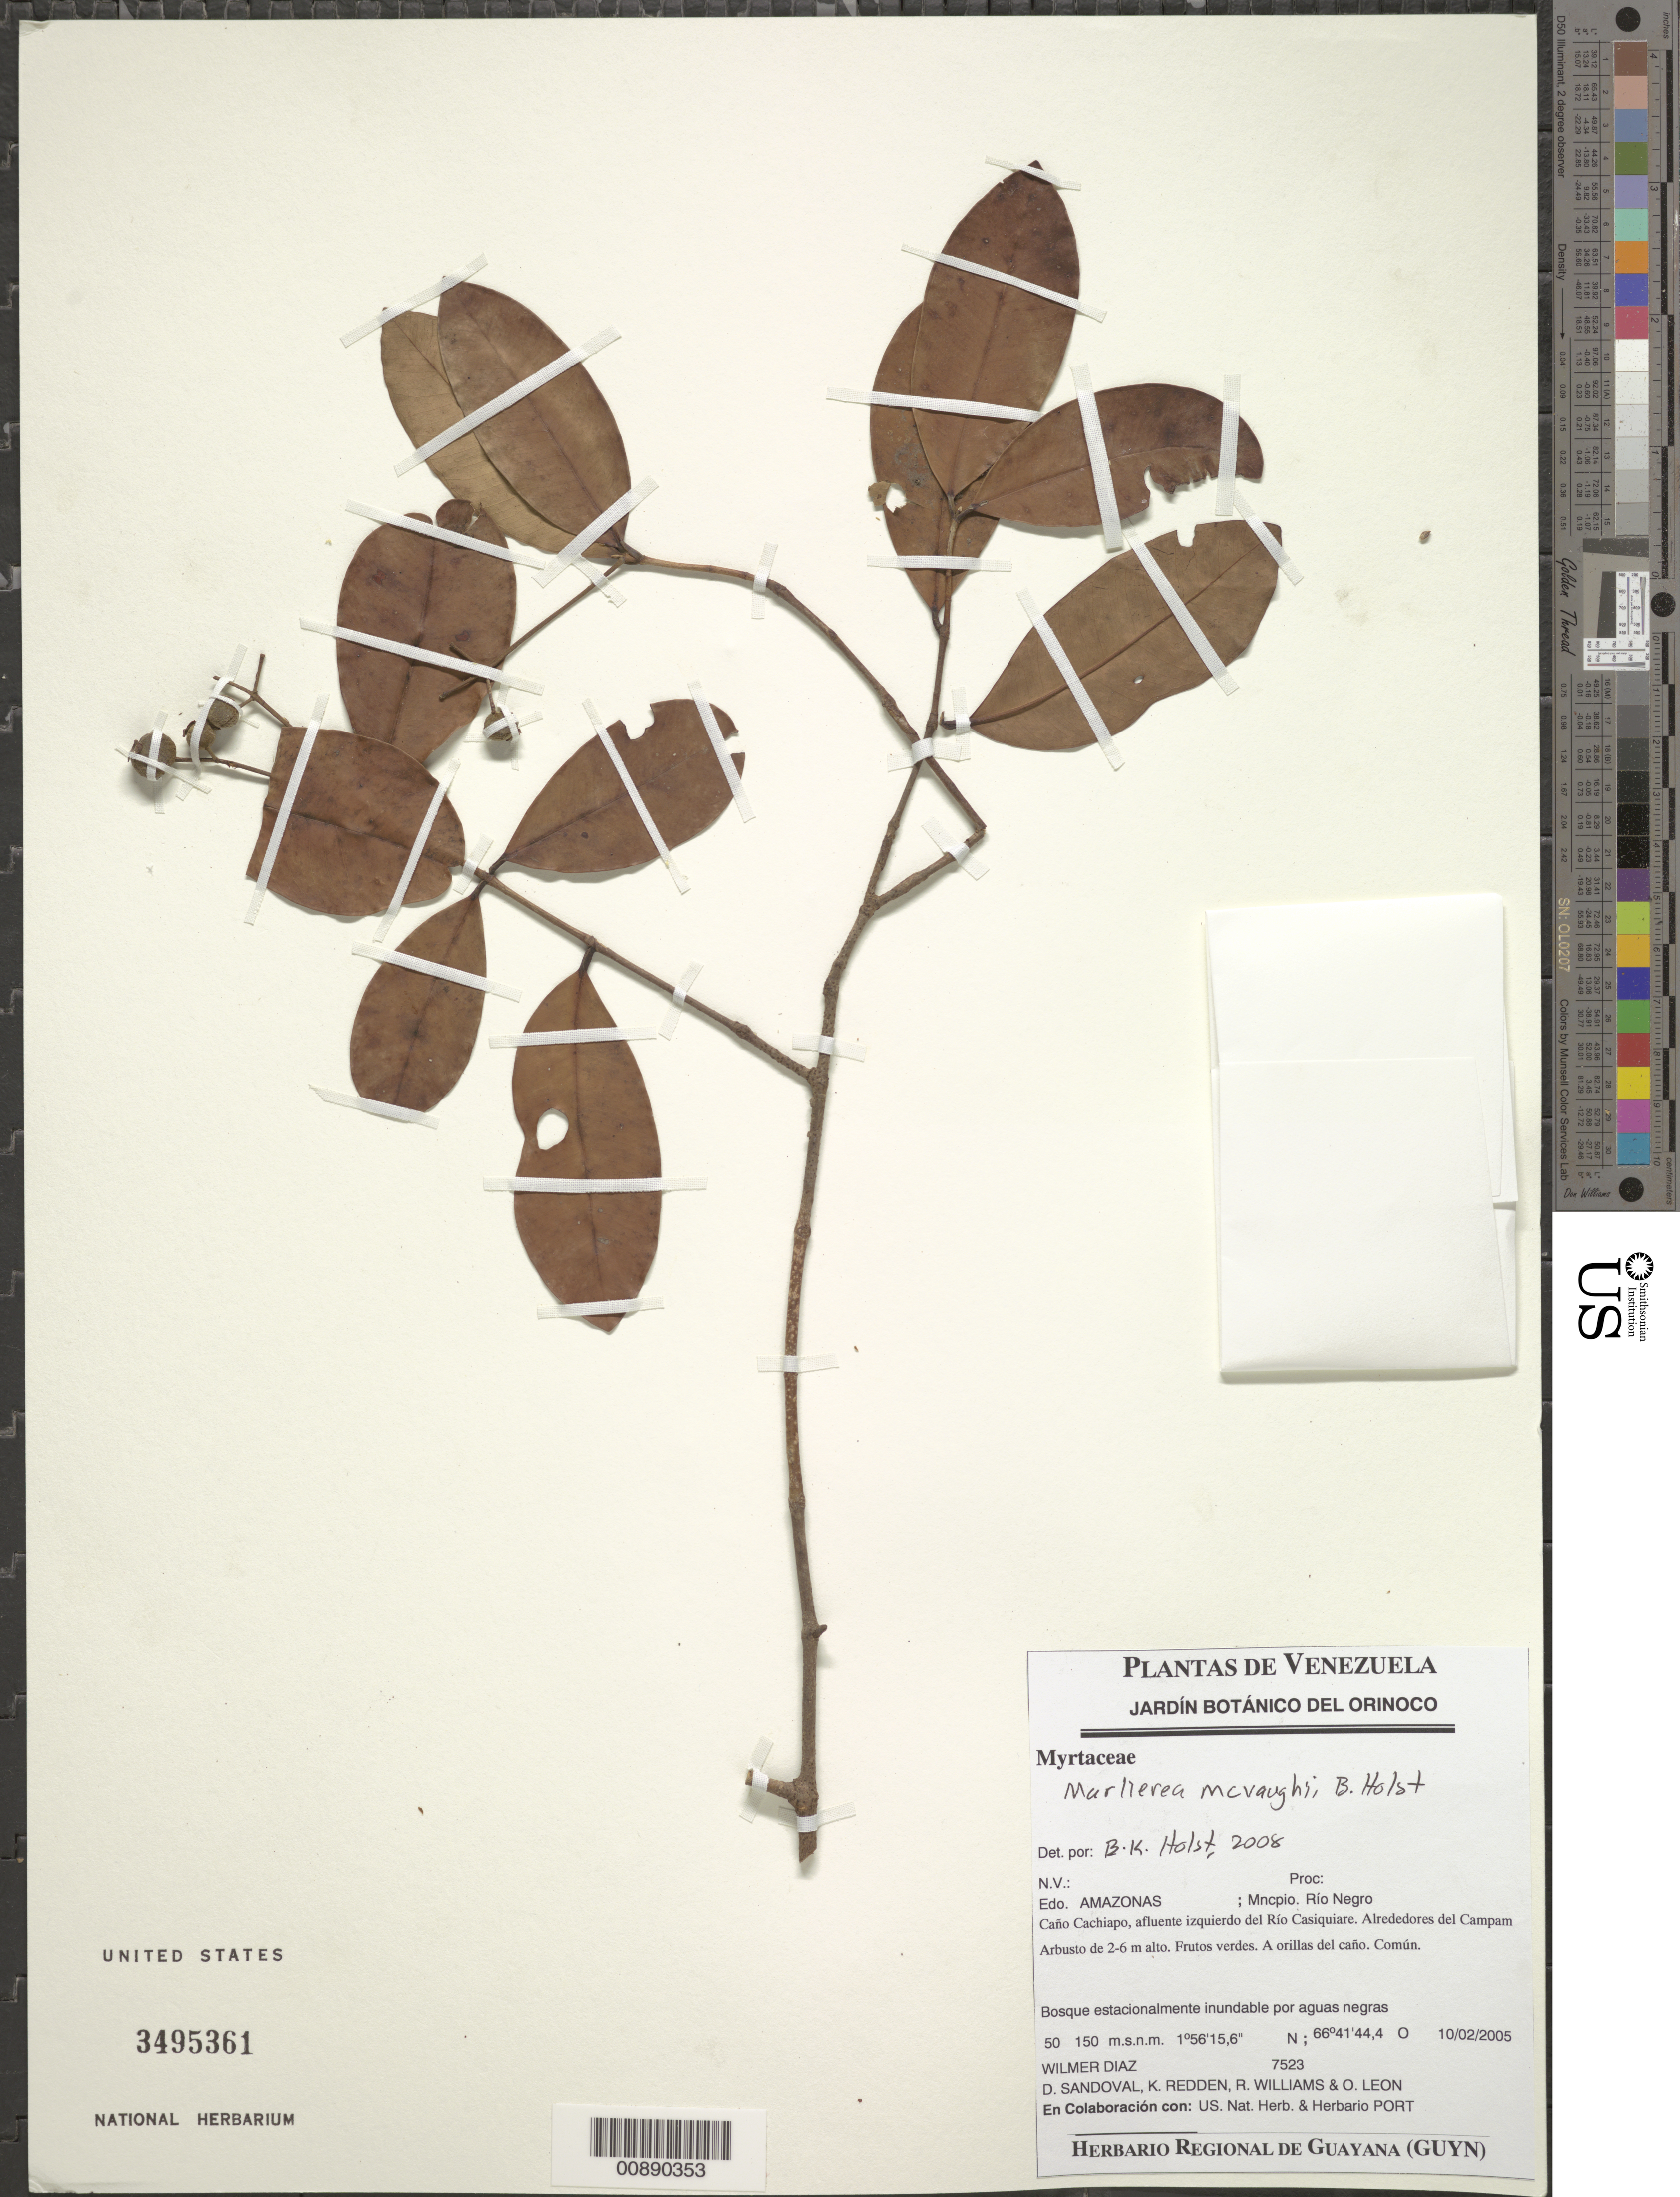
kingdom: Plantae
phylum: Tracheophyta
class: Magnoliopsida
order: Myrtales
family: Myrtaceae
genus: Myrcia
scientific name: Myrcia mcvaughii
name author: (B. Holst) E. Lucas & C.E. Wilson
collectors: W. Díaz P., D. Sandoval, K. M. Redden, R. Williams & O. León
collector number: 7523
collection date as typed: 10-Feb-05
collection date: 2005-02-10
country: Venezuela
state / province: Amazonas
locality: Mun. Río Negro, Caño Cachiapo, afluente del Río Casiquaire, alrededores del Campamento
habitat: Bosque estacionalmente inundable por aguas negras; a orillas del caño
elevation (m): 50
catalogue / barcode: US 3495361